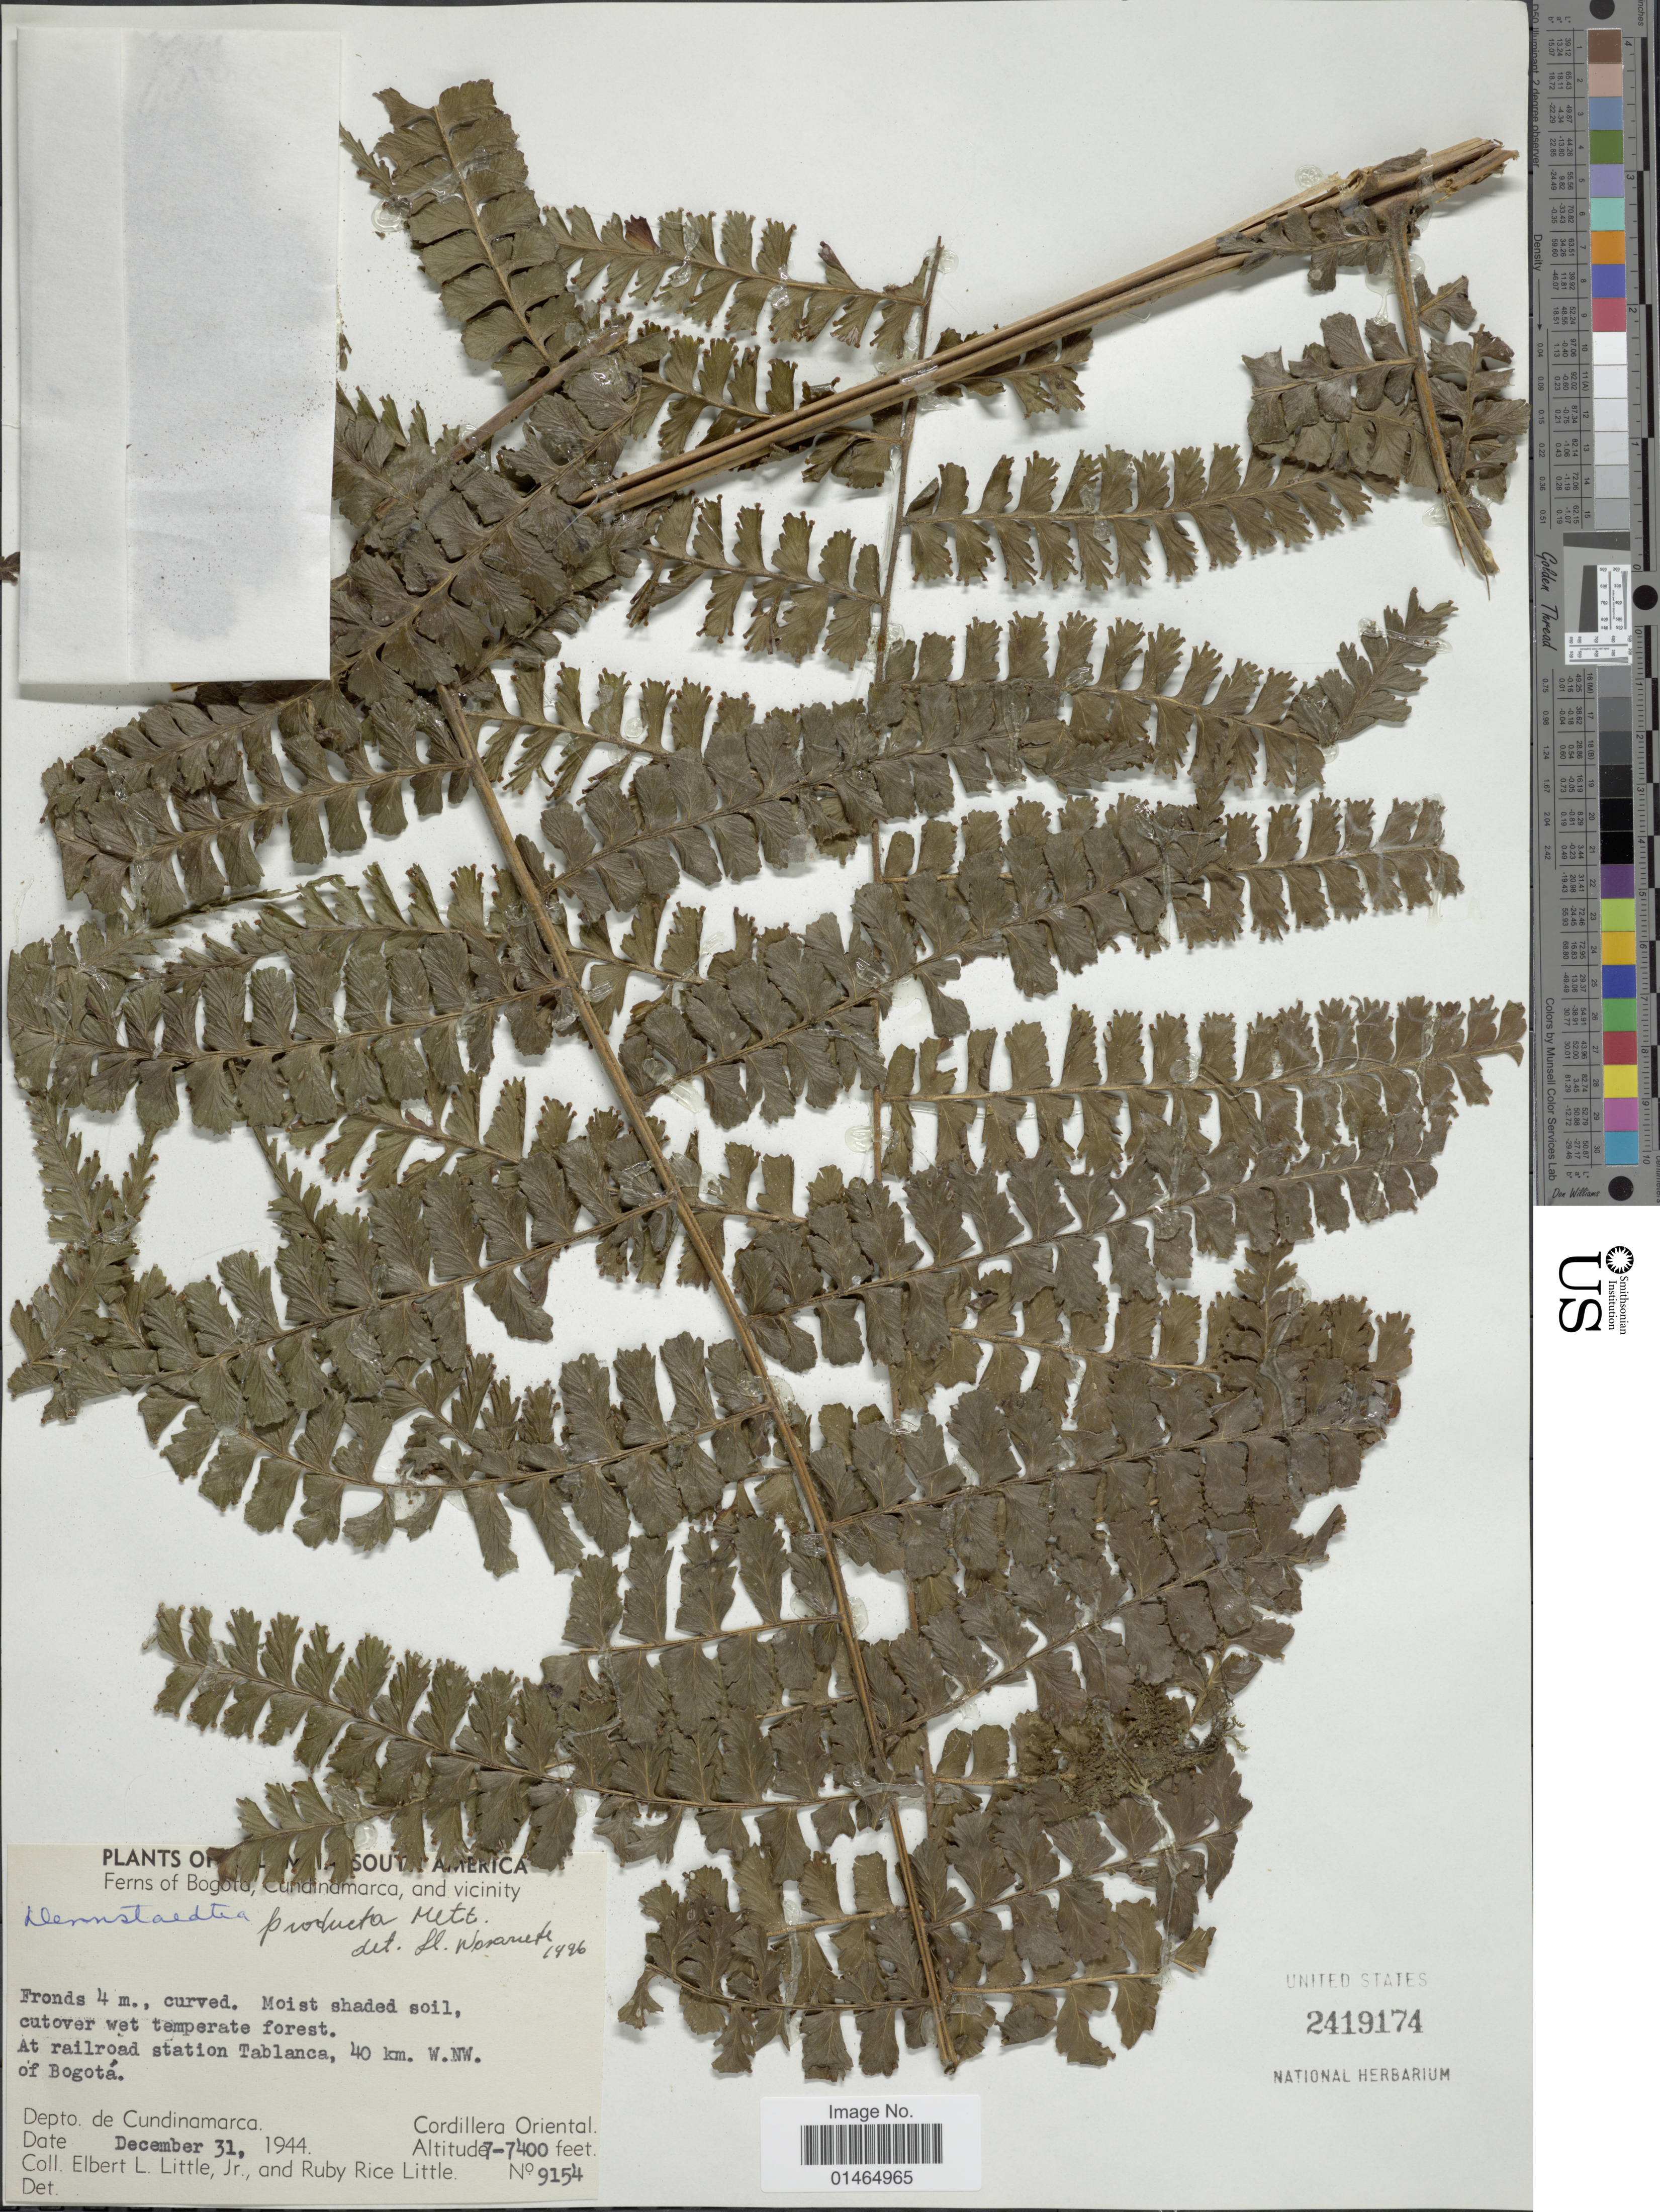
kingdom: Plantae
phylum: Tracheophyta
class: Polypodiopsida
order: Polypodiales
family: Dennstaedtiaceae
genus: Dennstaedtia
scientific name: Dennstaedtia producta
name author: Mett.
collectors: E. L. Little & R. R. Little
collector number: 9154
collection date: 1944-12-31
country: Colombia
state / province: Cundinamarca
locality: Ferns of Bogota, and vicinity. At railroad station Tablanca, 40 km. W. NW. of Bogotá. Cordillera Oriental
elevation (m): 2134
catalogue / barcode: US 2419174